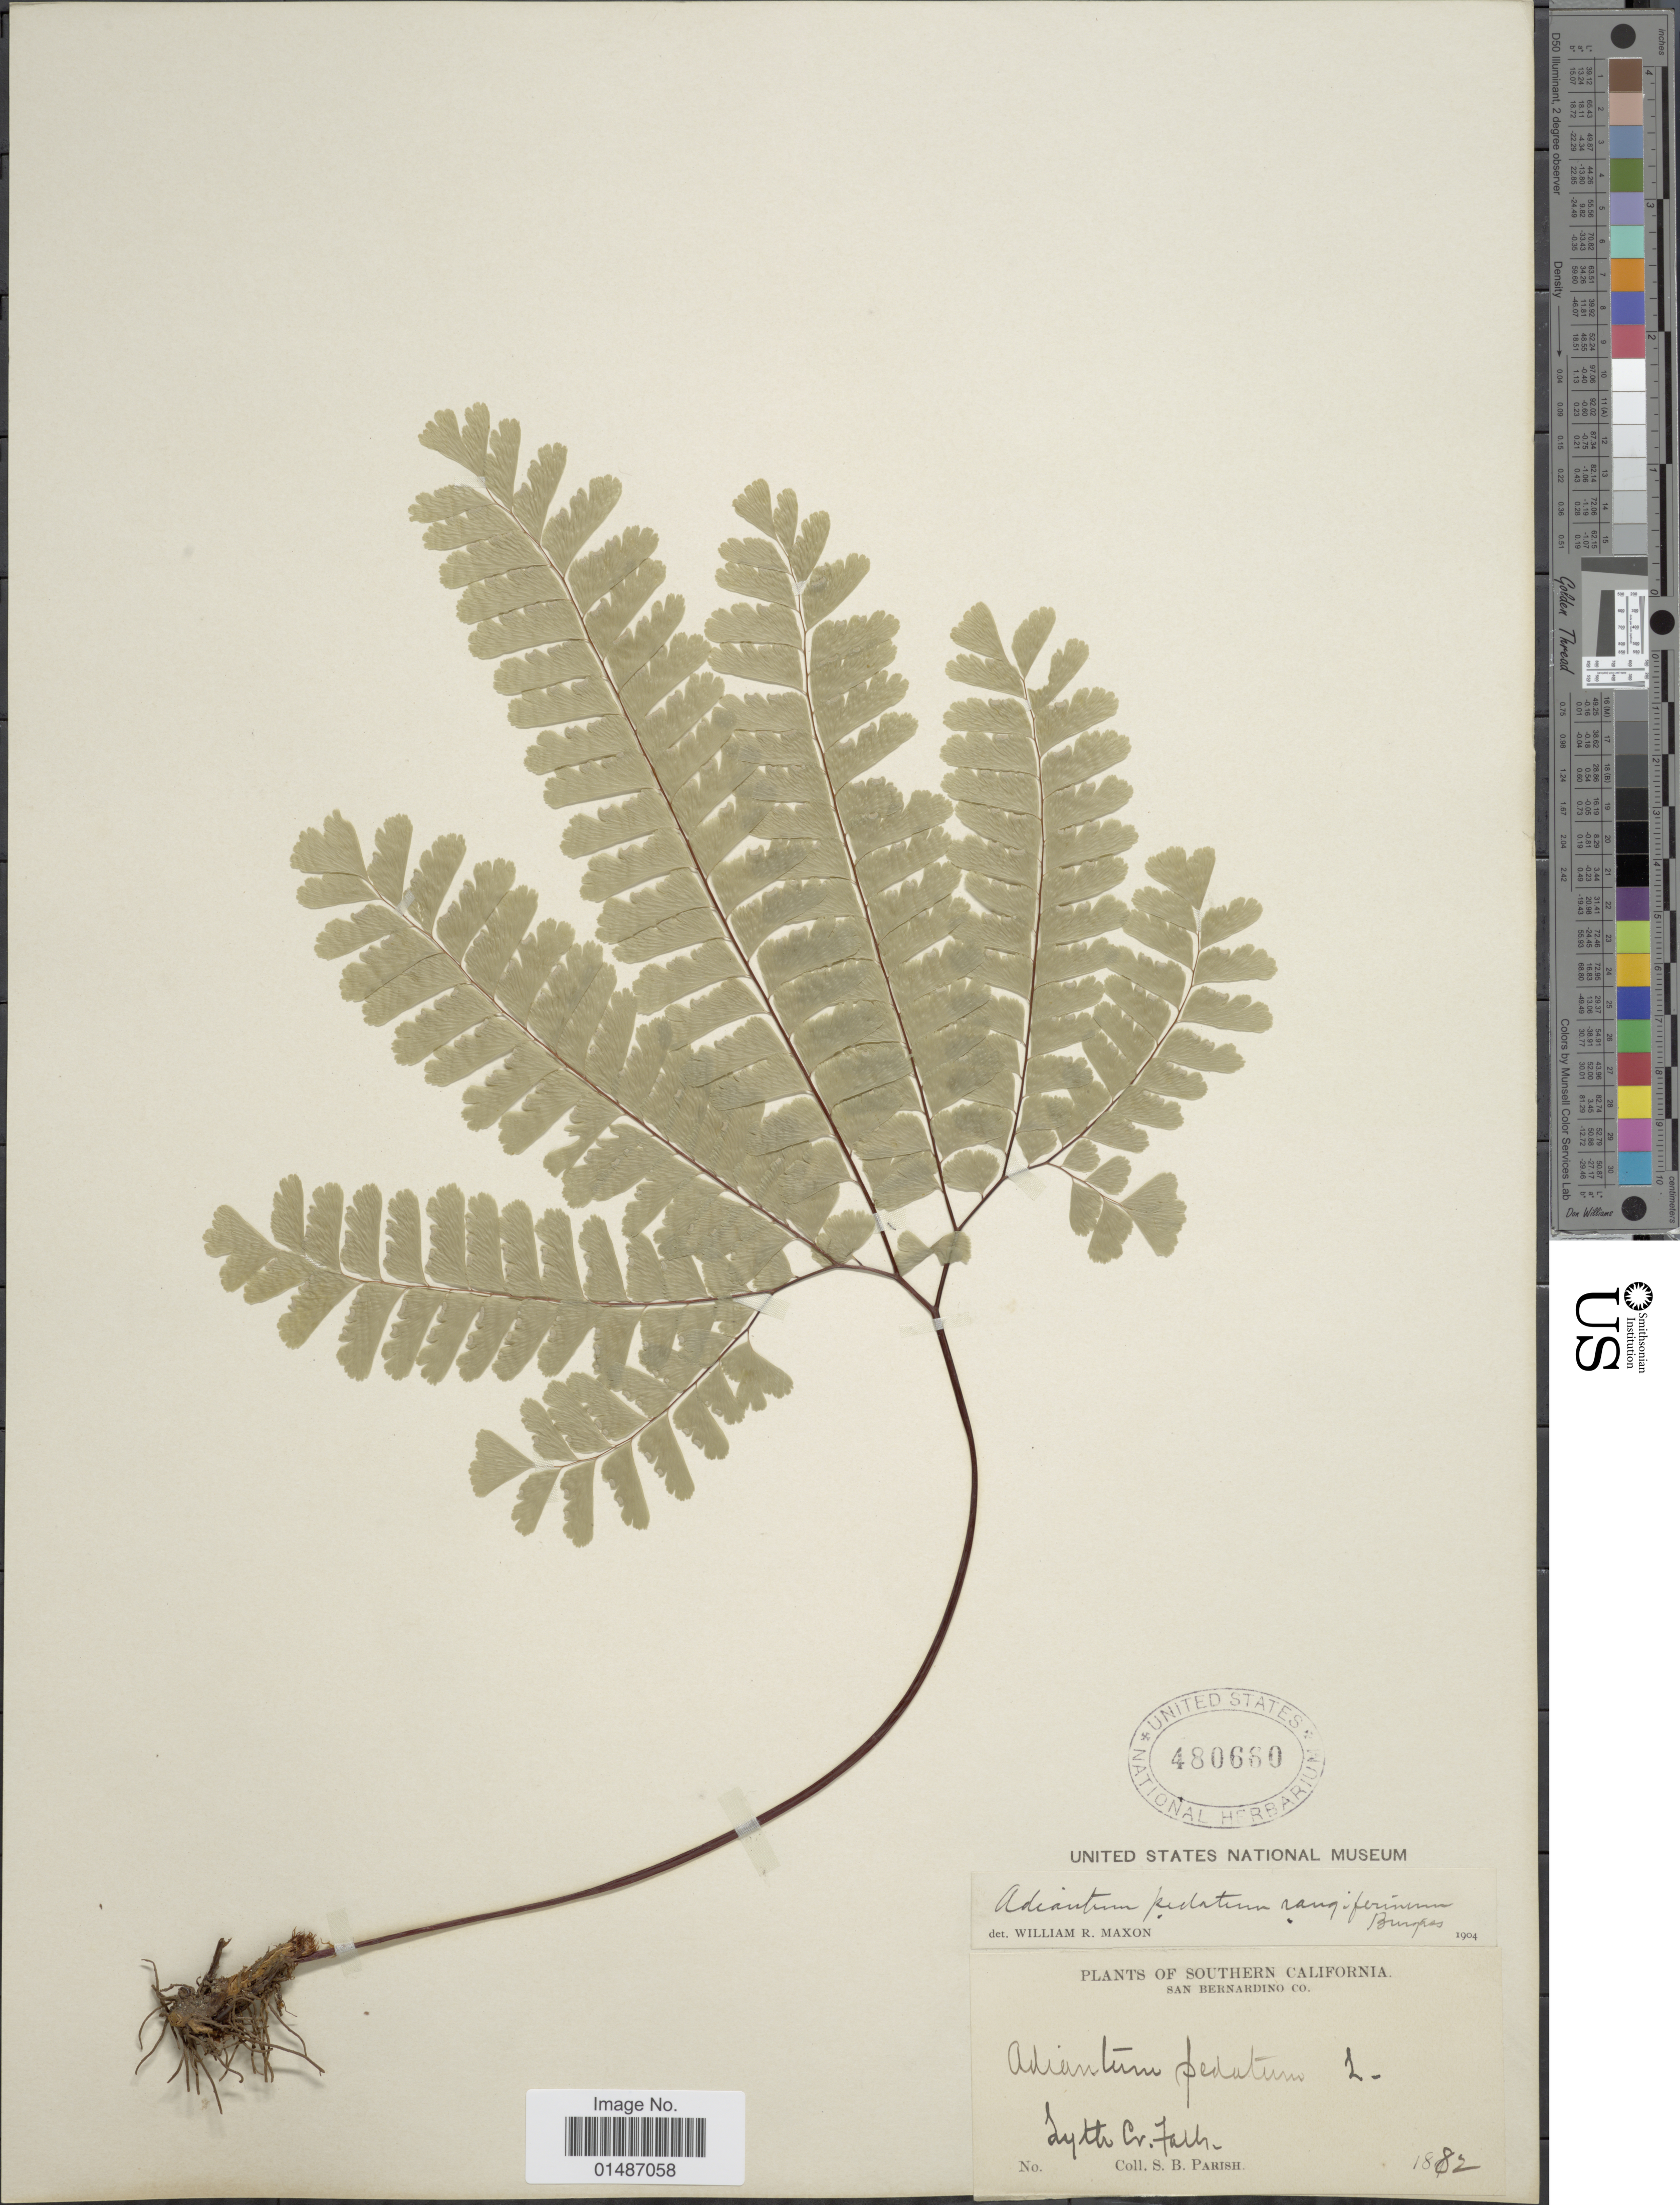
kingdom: Plantae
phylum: Tracheophyta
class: Polypodiopsida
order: Polypodiales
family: Pteridaceae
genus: Adiantum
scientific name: Adiantum pedatum var. pedatum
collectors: S. B. Parish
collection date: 1882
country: United States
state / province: California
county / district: San Bernardino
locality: Southern California. San Bernardino Co. Lytle Cr. Falls.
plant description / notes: Corrected "Syth Cr. Falls" to "Lytle Cr. Falls." Filled county field.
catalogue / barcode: US 480680